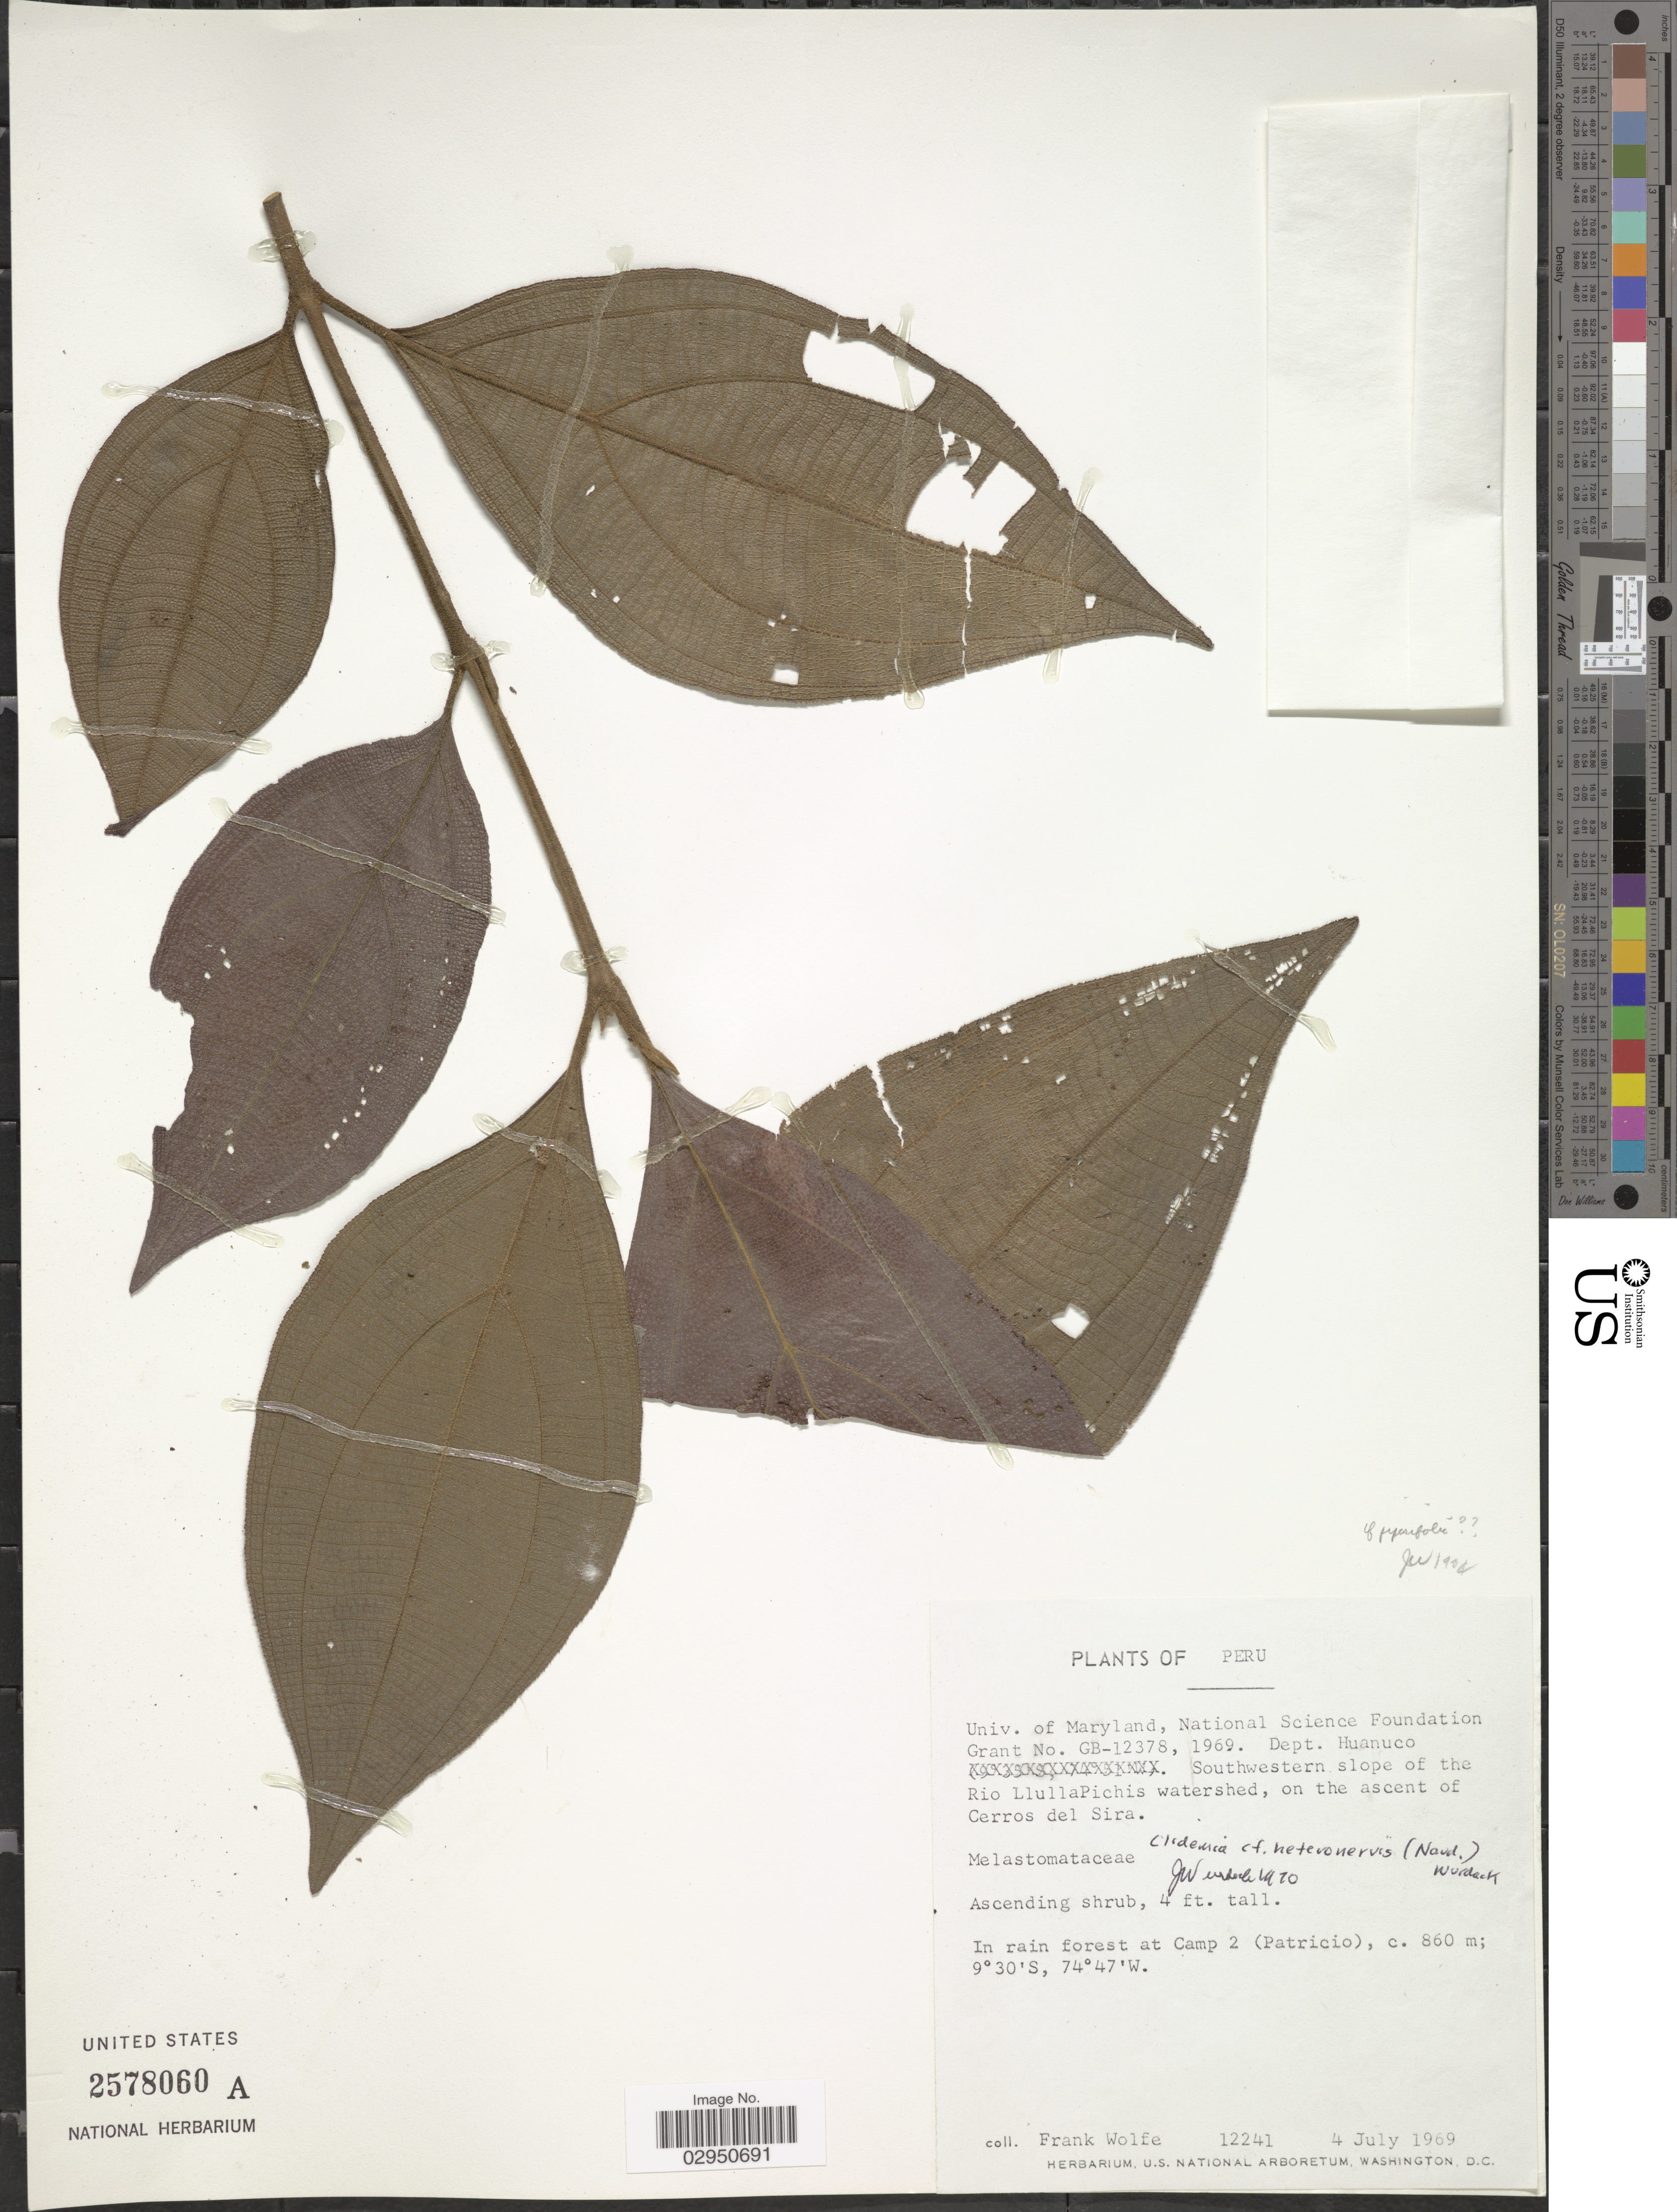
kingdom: Plantae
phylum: Tracheophyta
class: Magnoliopsida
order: Myrtales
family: Melastomataceae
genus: Clidemia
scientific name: Clidemia piperifolia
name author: Gleason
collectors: F. Wolfe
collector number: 12241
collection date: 1969-07-04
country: Peru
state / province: Huánuco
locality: Dept. Huanuco. Southwestern slope of the Rio LlullaPichis watershed, on the ascent of Cerros del Sira. Camp 2 (Patricio).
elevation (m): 860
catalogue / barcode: US 2578060A